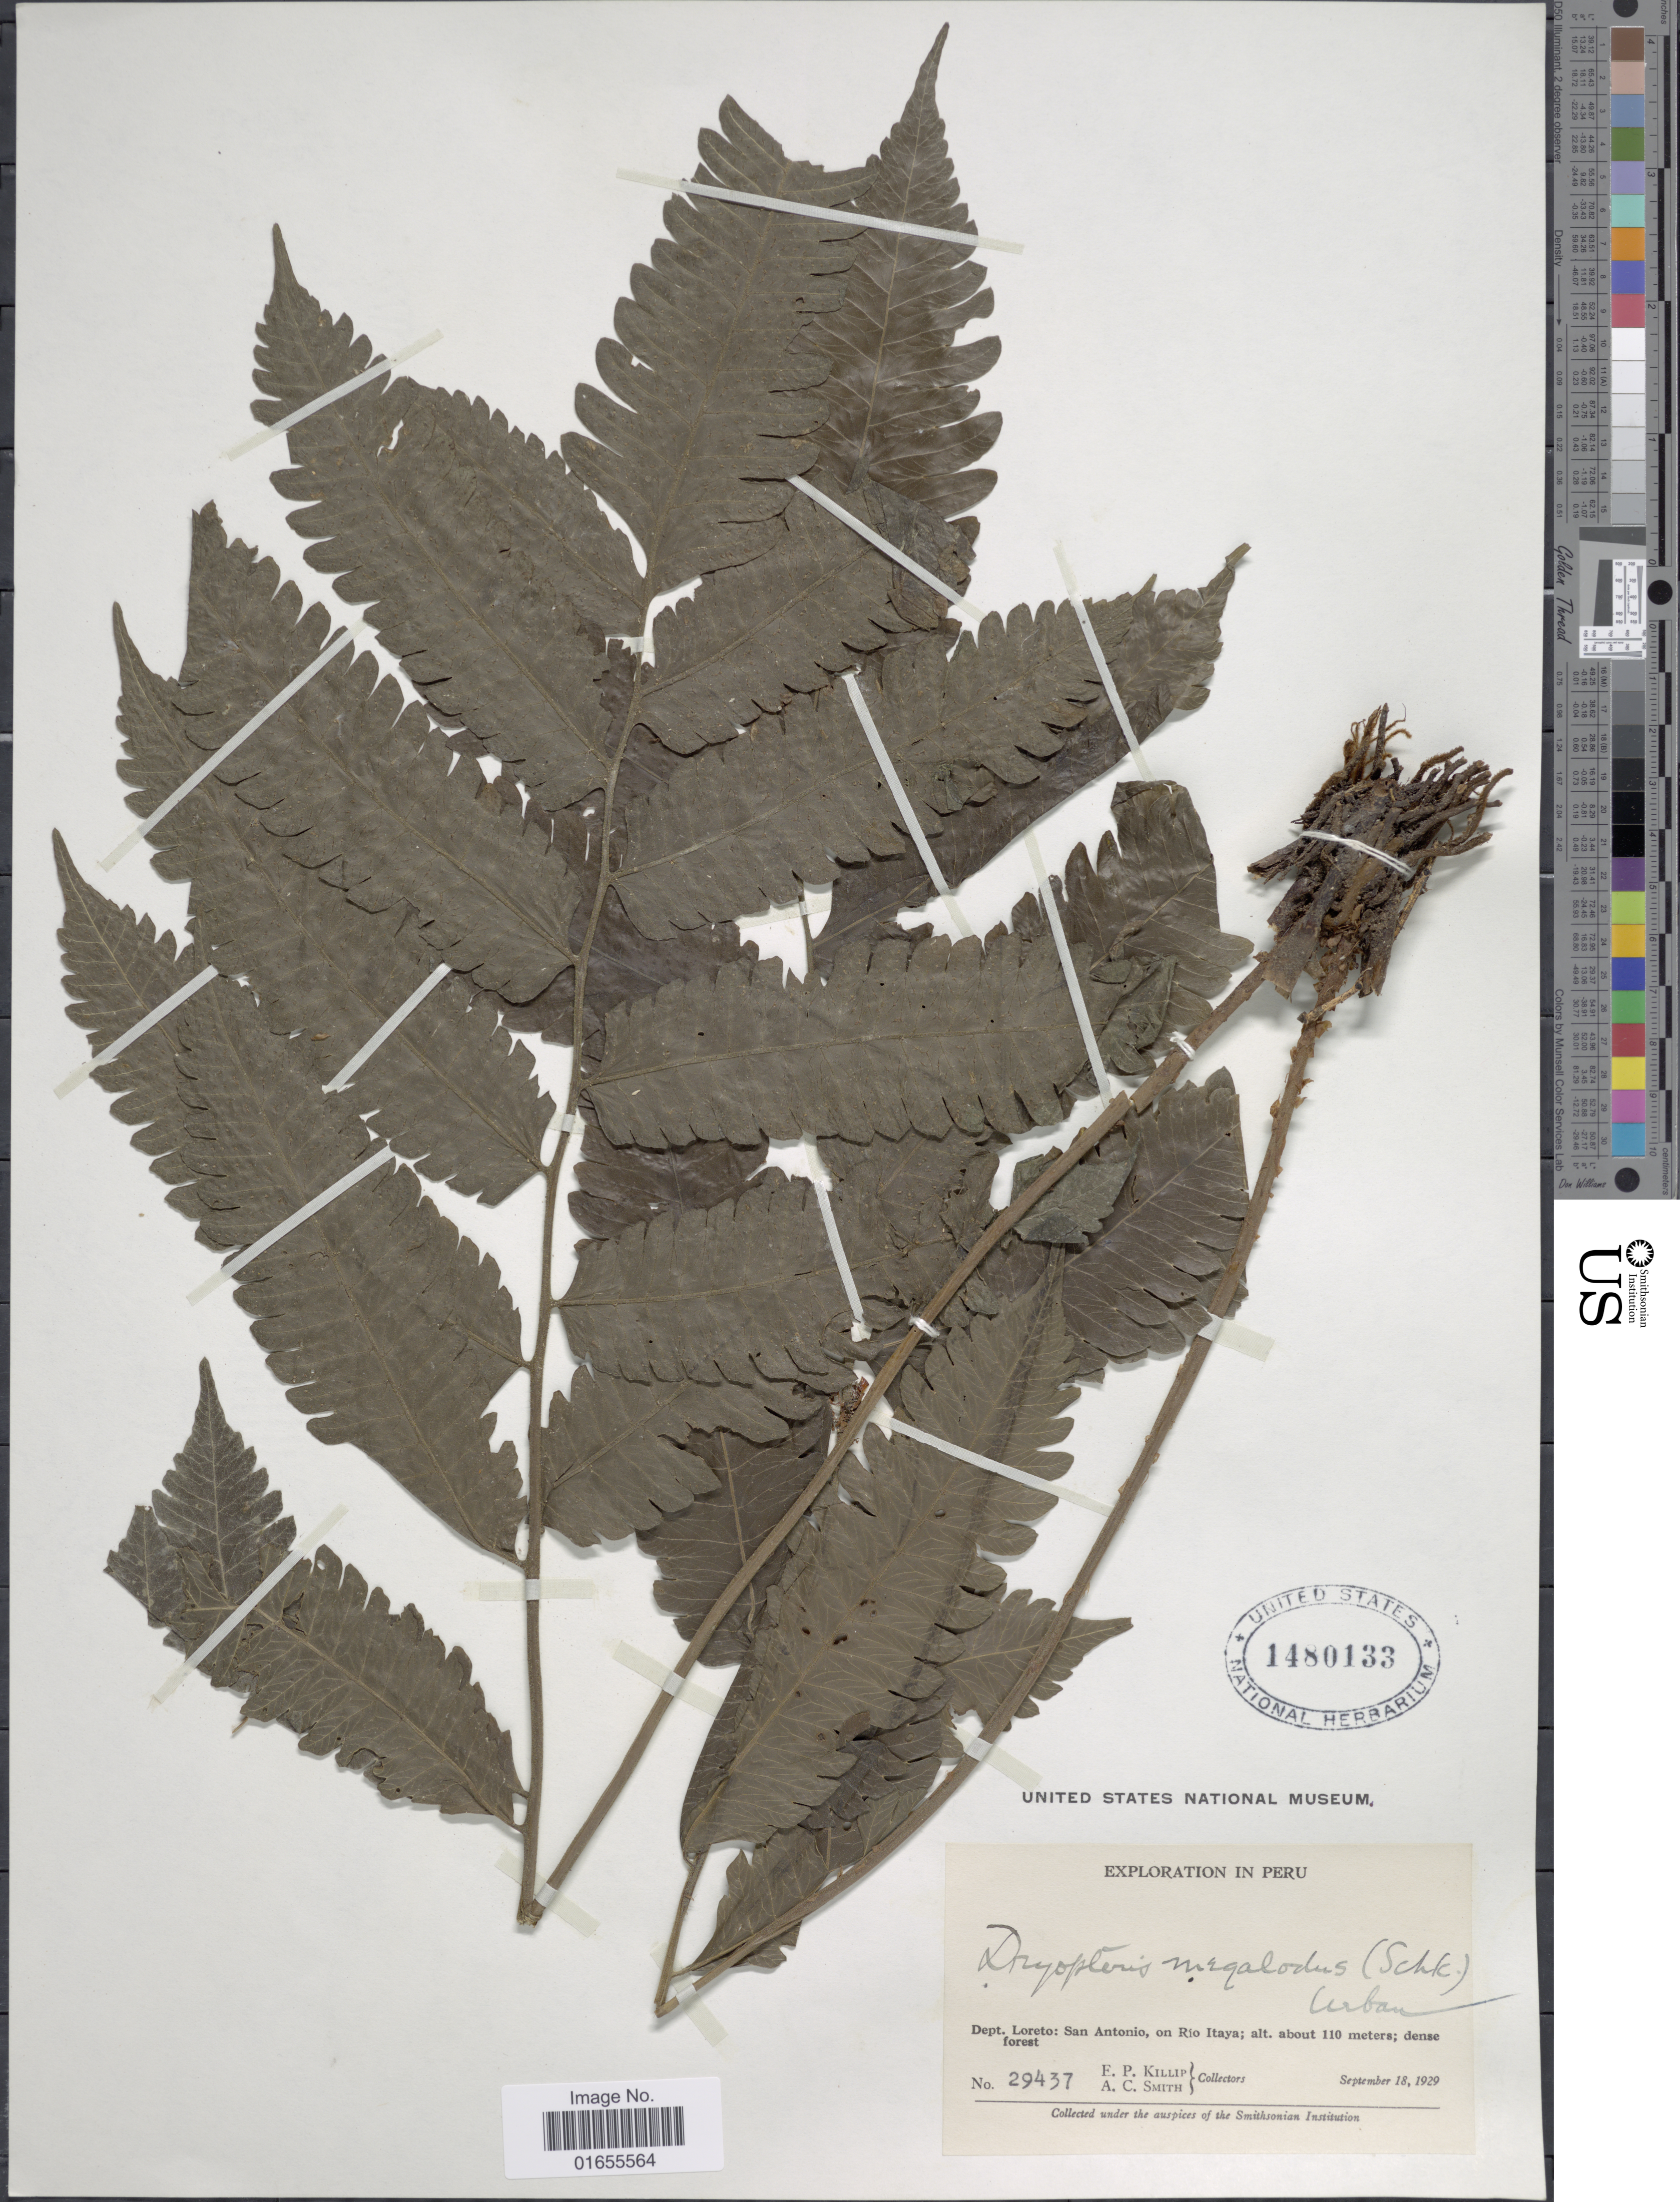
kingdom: Plantae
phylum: Tracheophyta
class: Polypodiopsida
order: Polypodiales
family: Thelypteridaceae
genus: Goniopteris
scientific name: Goniopteris pennata (Poir.) comb. nov., ined 2015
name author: (Poir.)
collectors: E. P. Killip & A. C. Smith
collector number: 29437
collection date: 1929-09-18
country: Peru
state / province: Loreto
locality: San Antonio, on Rio Itaya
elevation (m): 110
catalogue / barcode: US 1480133